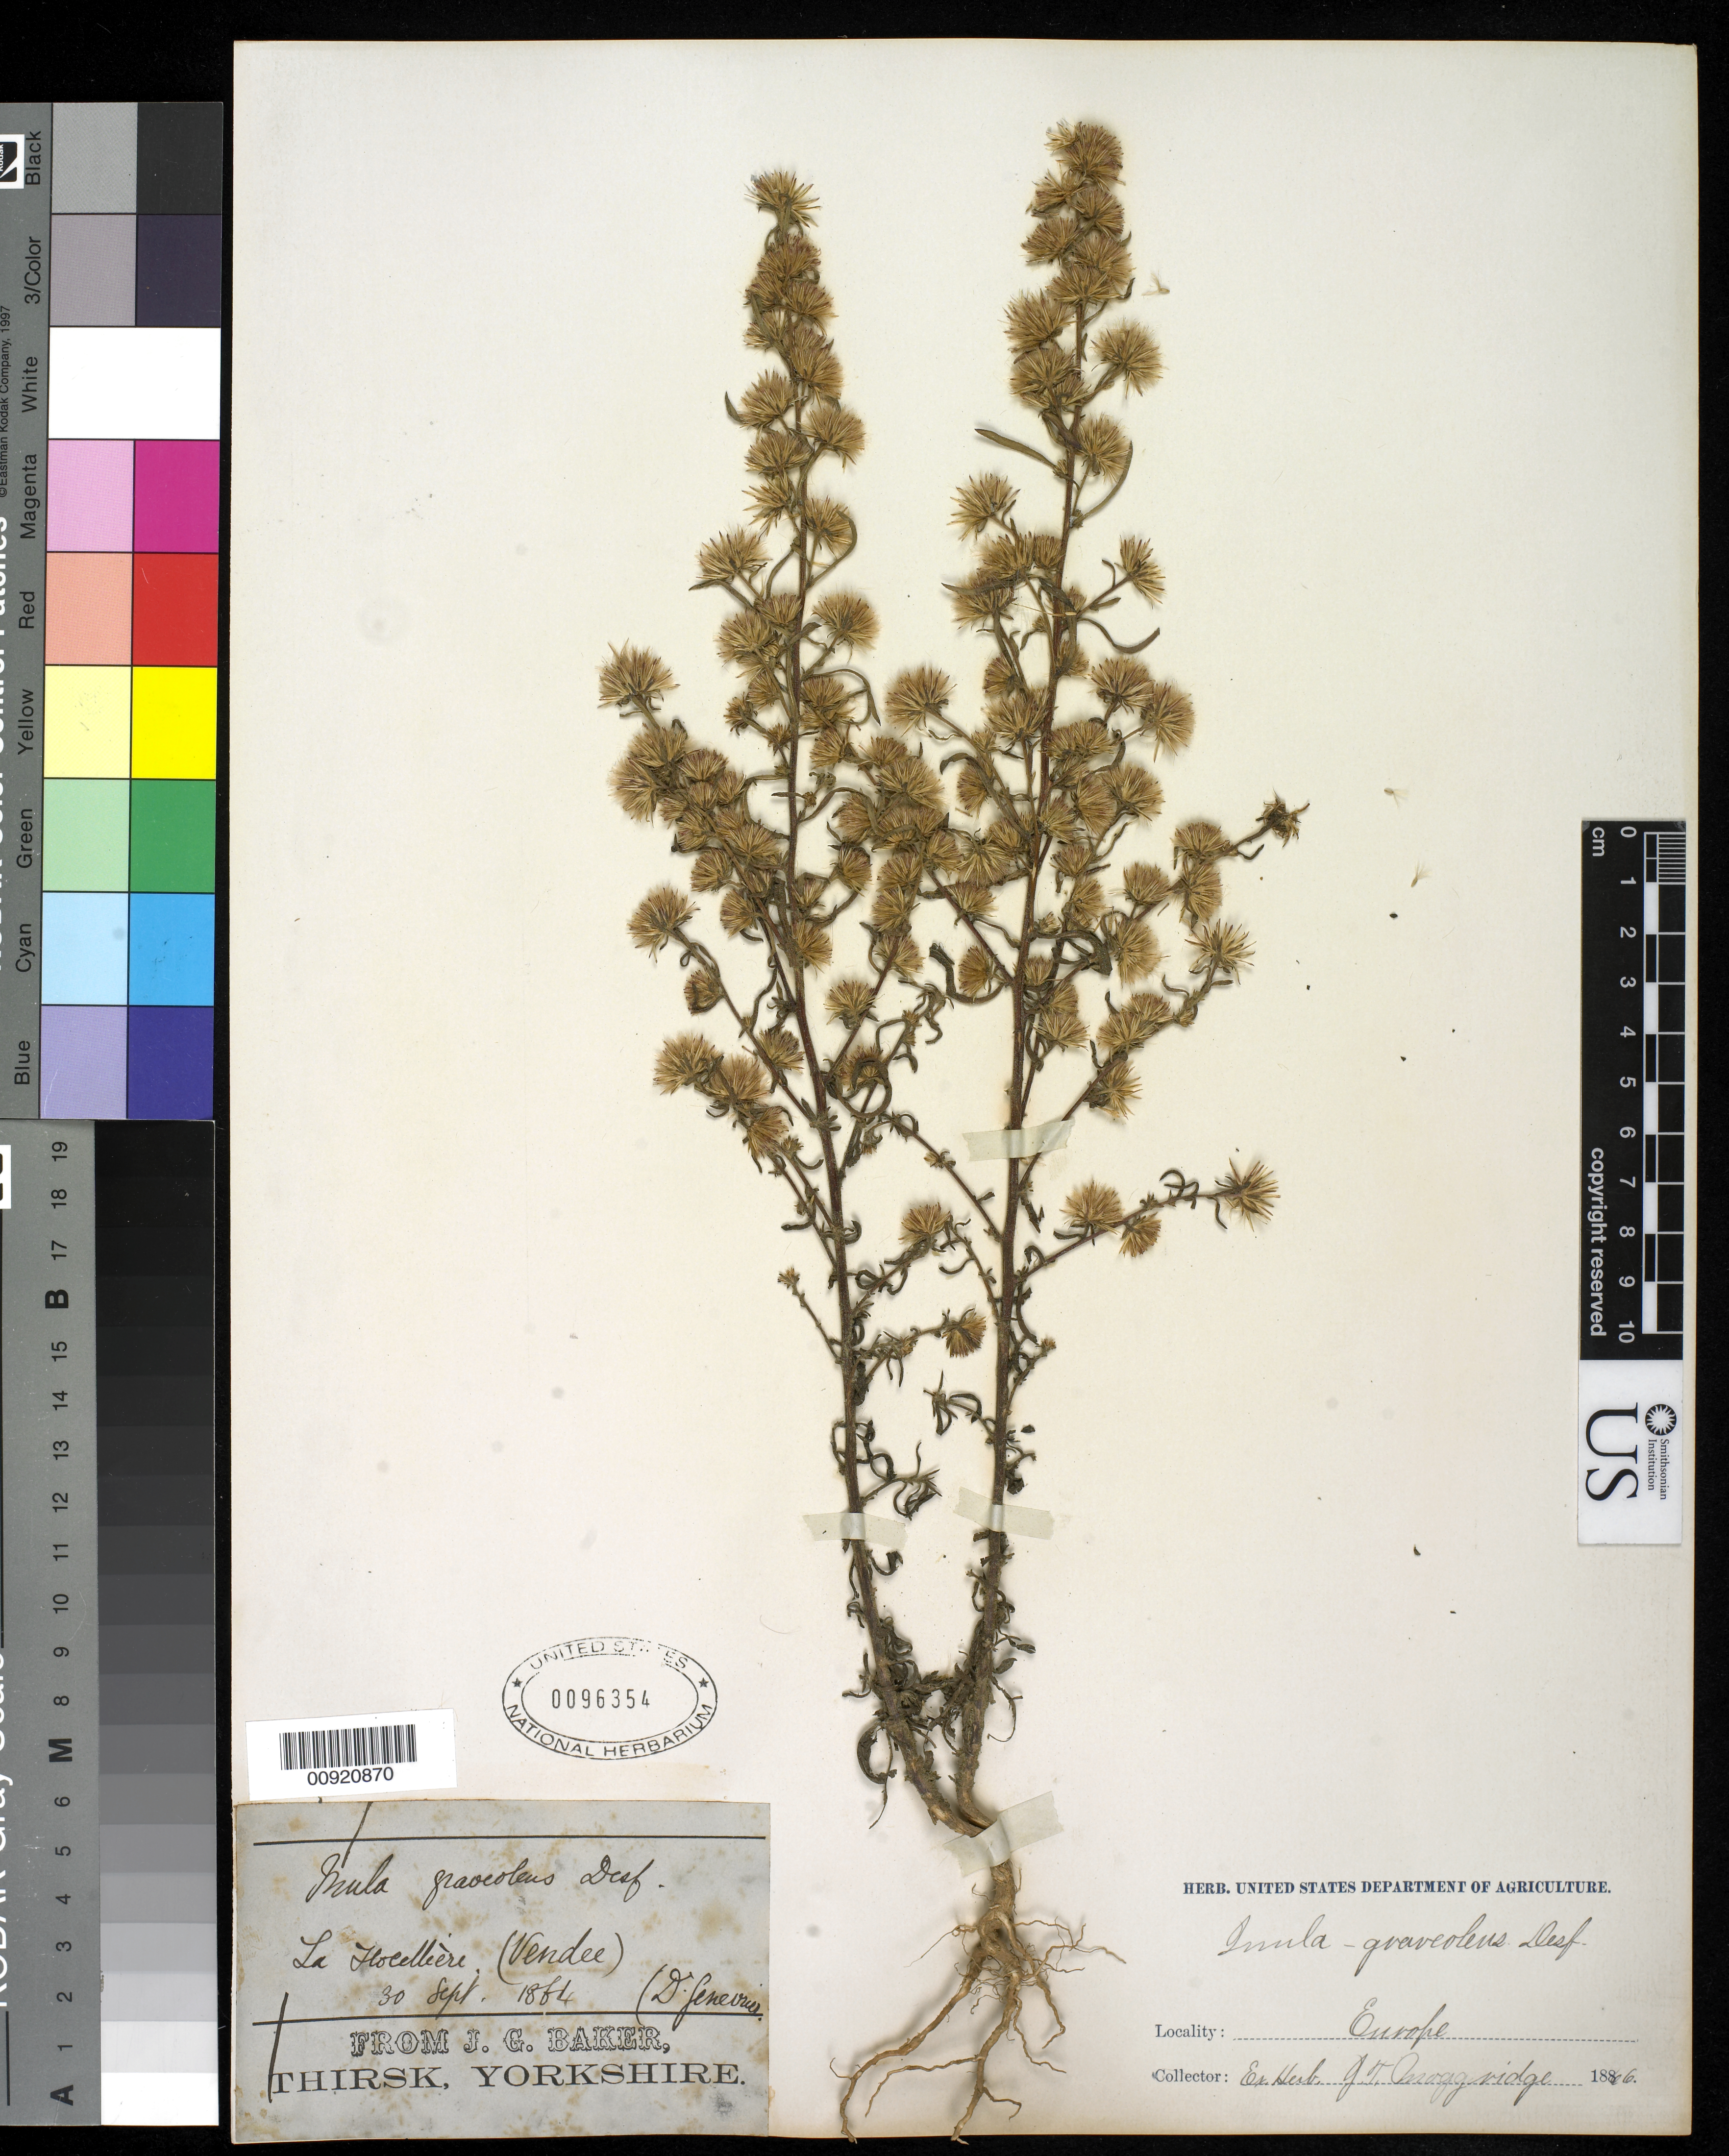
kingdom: Plantae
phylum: Tracheophyta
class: Magnoliopsida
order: Asterales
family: Asteraceae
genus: Inula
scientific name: Inula graveolens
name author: (L.) Desf.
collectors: J. G. Baker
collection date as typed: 30 Sep 1884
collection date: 1884-09-30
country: France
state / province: Pays de la Loíre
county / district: Vendée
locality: La Hoelleère (Vendée)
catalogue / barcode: US 96354